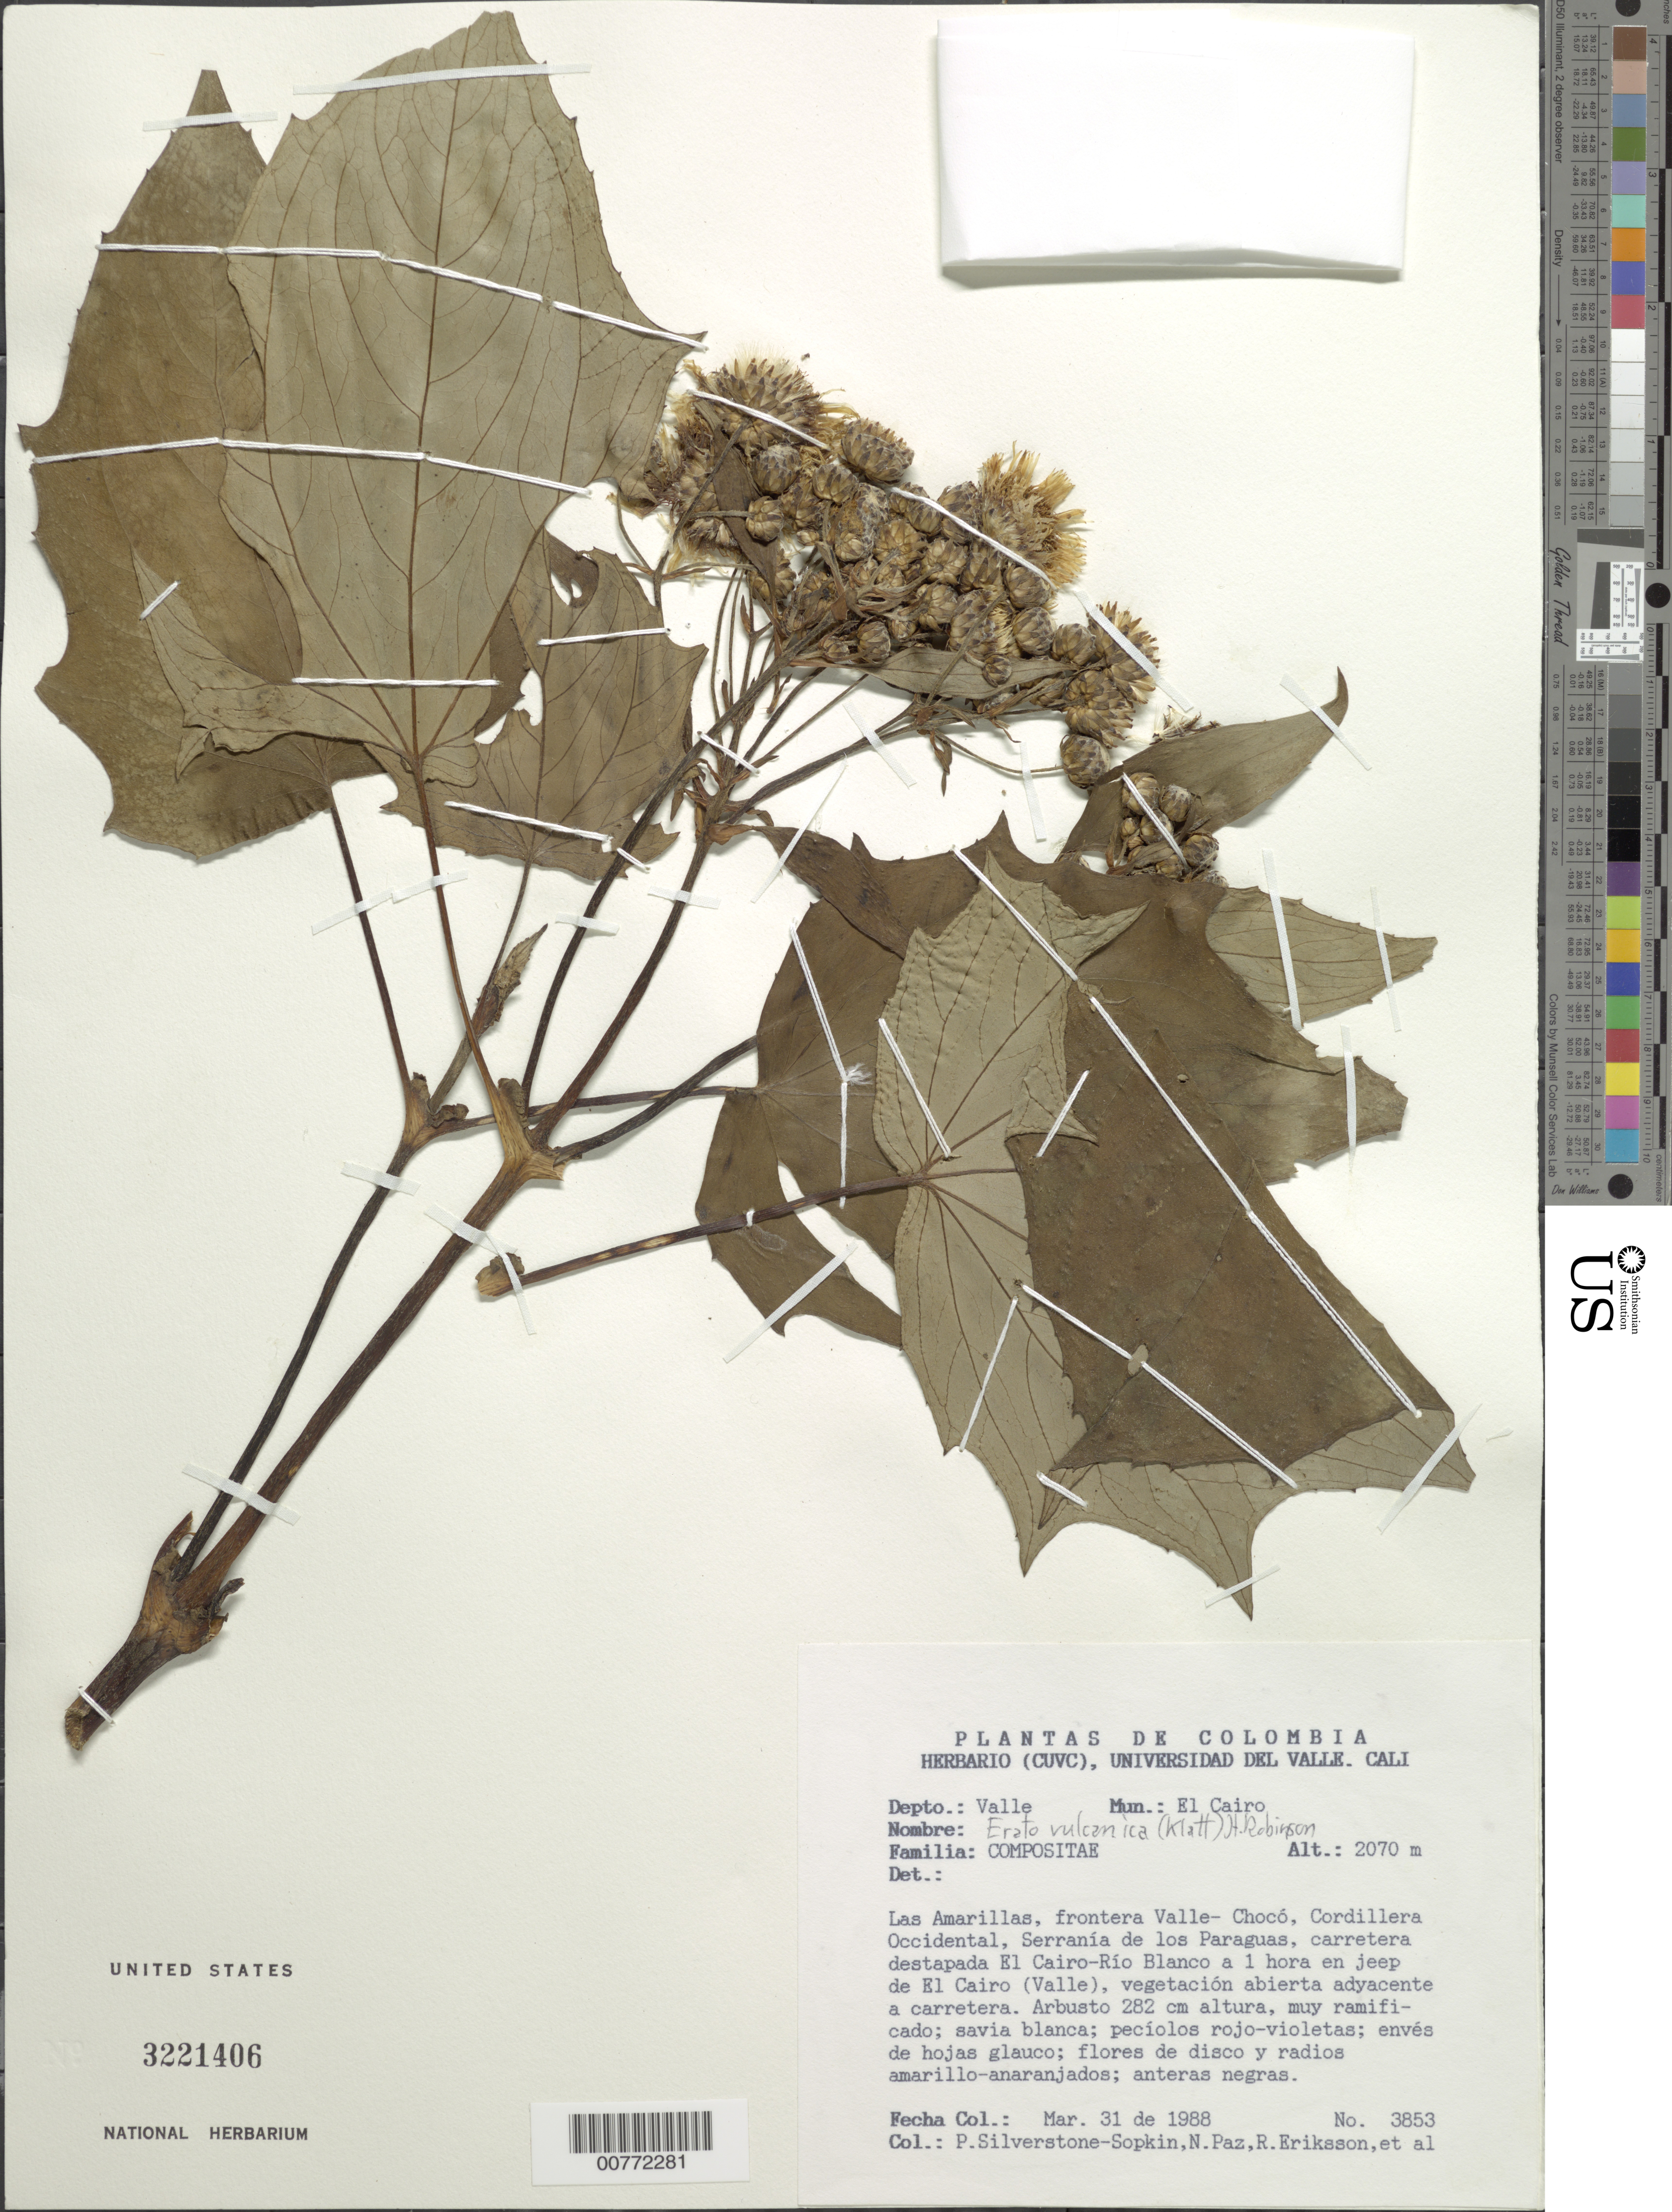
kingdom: Plantae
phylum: Tracheophyta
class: Magnoliopsida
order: Asterales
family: Asteraceae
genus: Erato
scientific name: Erato vulcanica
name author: (Klatt) H. Rob.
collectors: P. A. Silverstone-Sopkin, N. Paz, R. O. Erikson & et al.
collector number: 3853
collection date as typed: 31 March 1988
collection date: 1988-03-31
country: Colombia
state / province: Valle del Cauca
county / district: Choco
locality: Las Amarillas, Cordillera Occidental, Serriana de los Paraguas, carretera destapada El Cairo-Rio Blanco a 1 hora en jeep de El Cairo (Valle)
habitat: Vegetacion abierta adyacente a carretera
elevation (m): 2070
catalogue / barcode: US 3221406